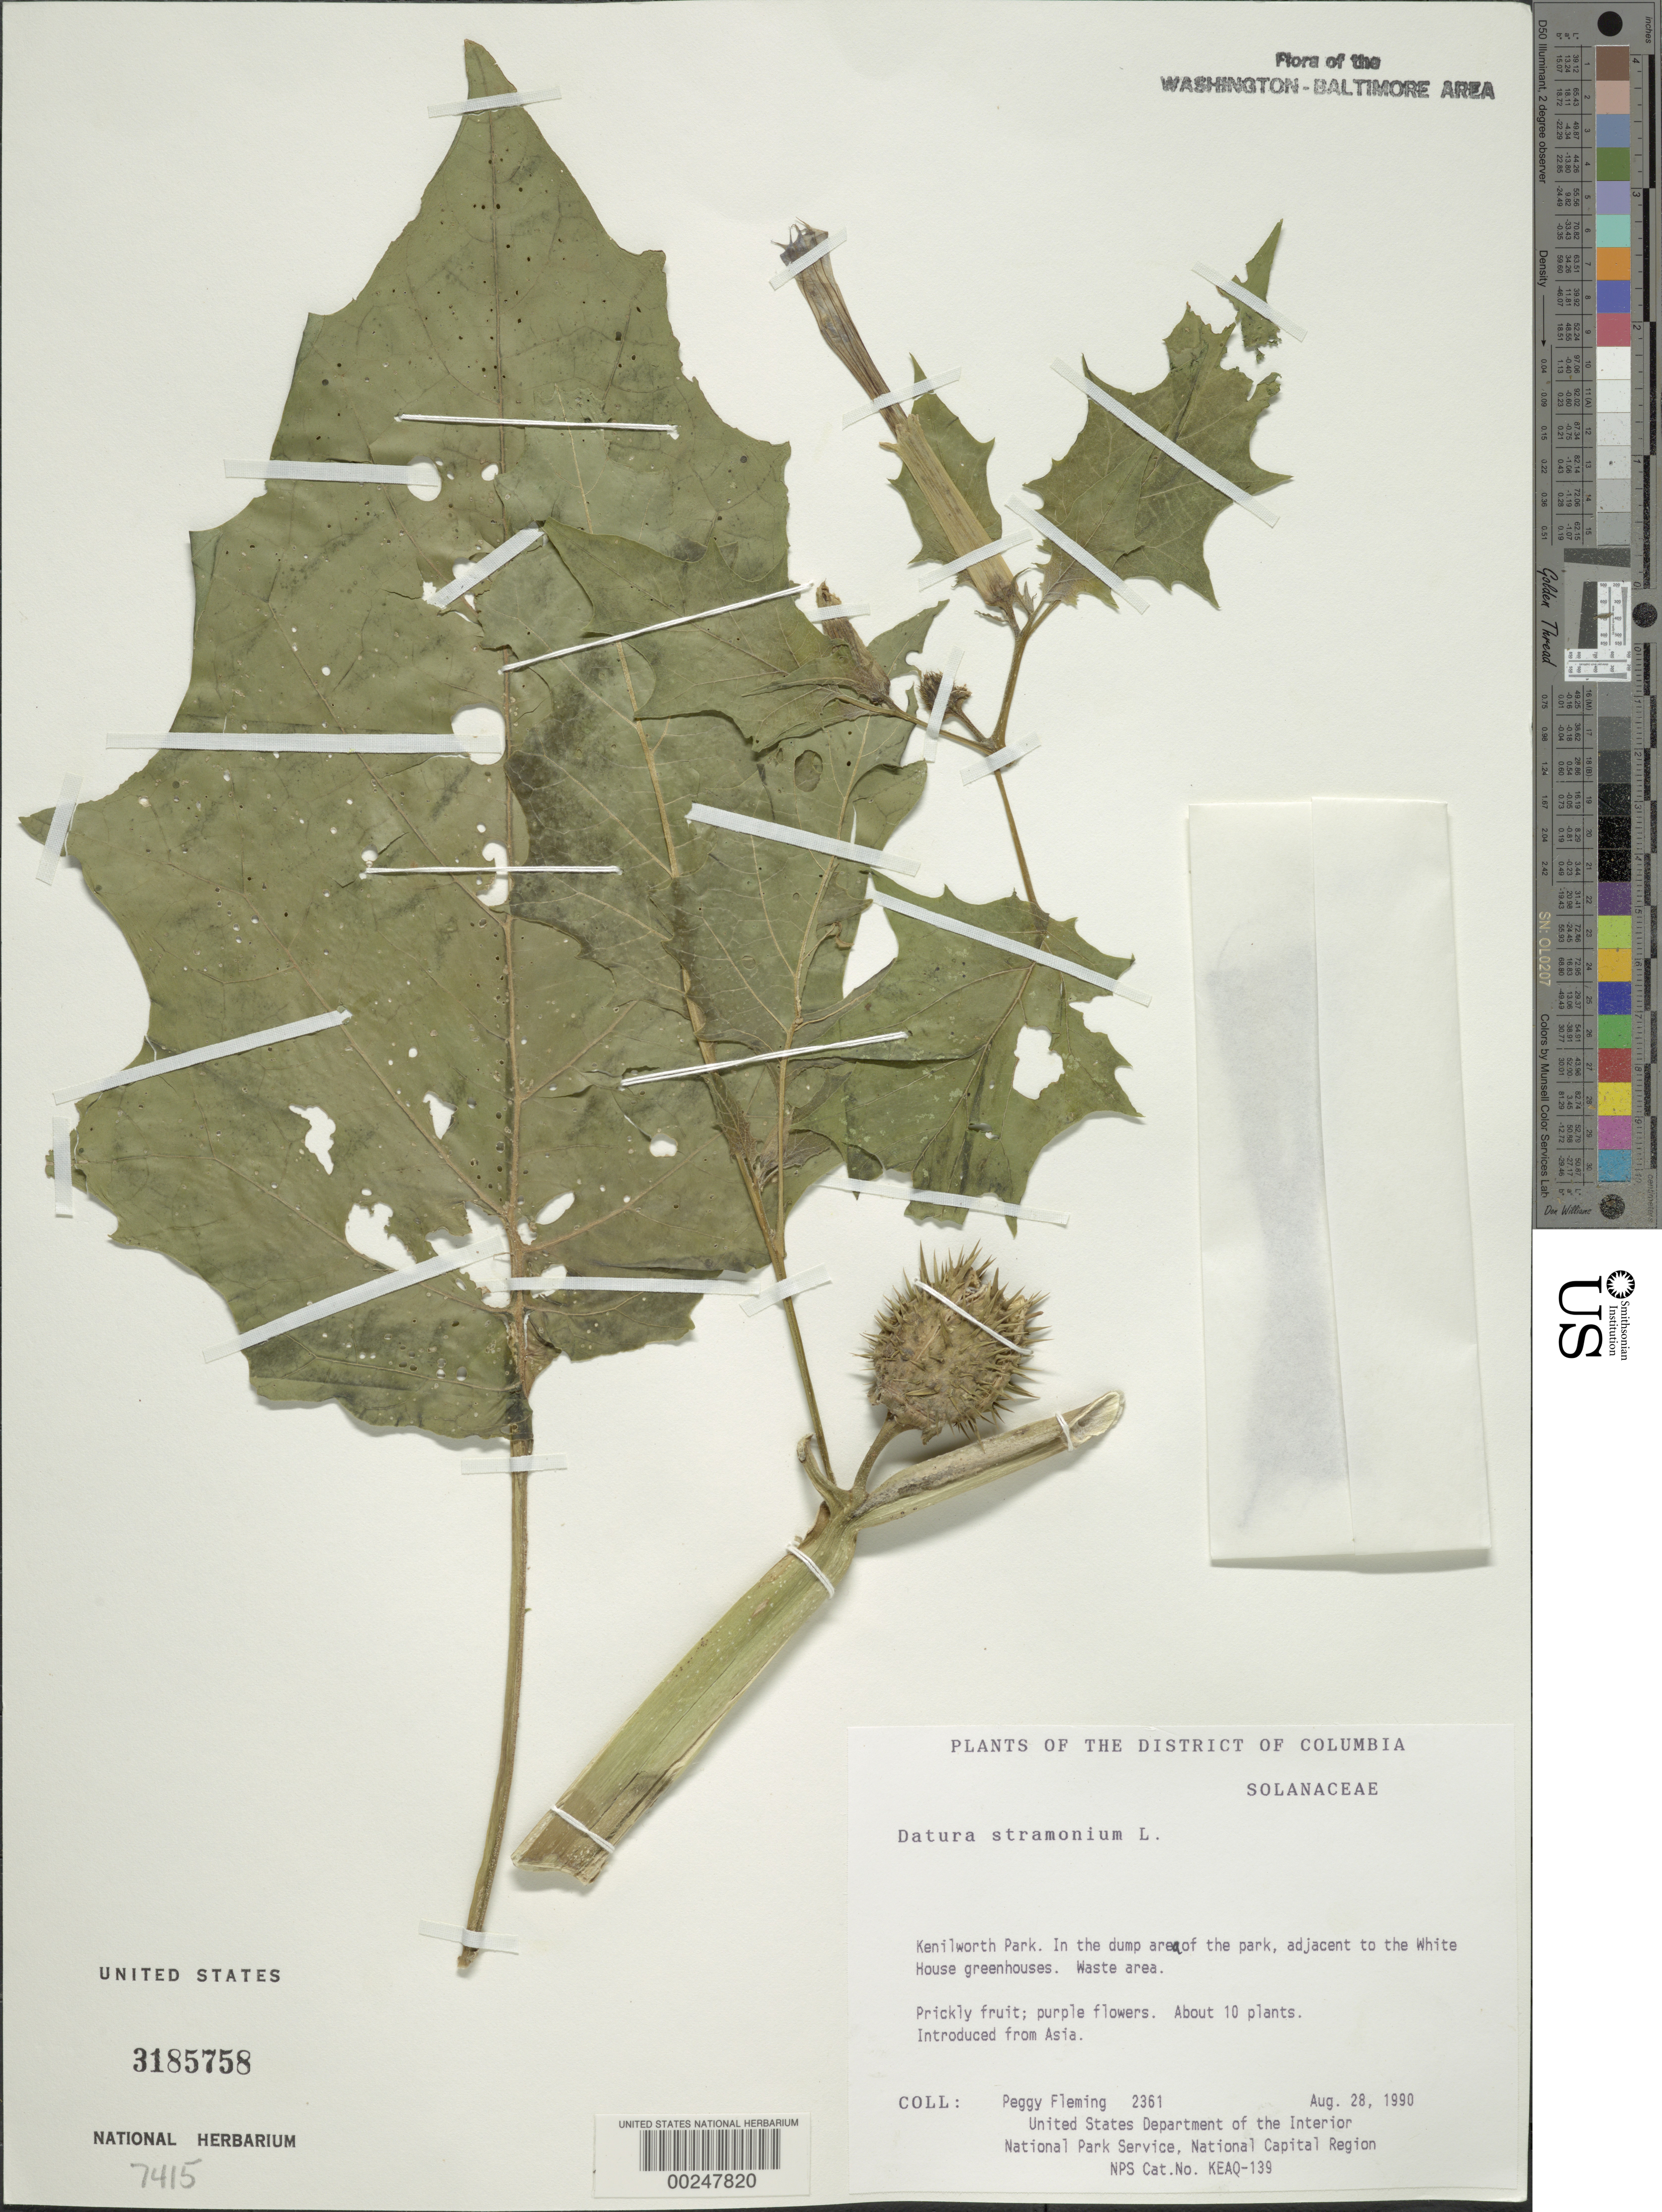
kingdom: Plantae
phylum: Tracheophyta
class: Magnoliopsida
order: Solanales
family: Solanaceae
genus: Datura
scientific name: Datura stramonium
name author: L.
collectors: P. Fleming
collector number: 2361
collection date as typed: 28 Aug 1989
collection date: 1989-08-28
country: United States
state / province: District of Columbia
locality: Kenilworth Park, adjacent to the White House Greenhouse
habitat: Waste area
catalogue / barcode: US 3185758